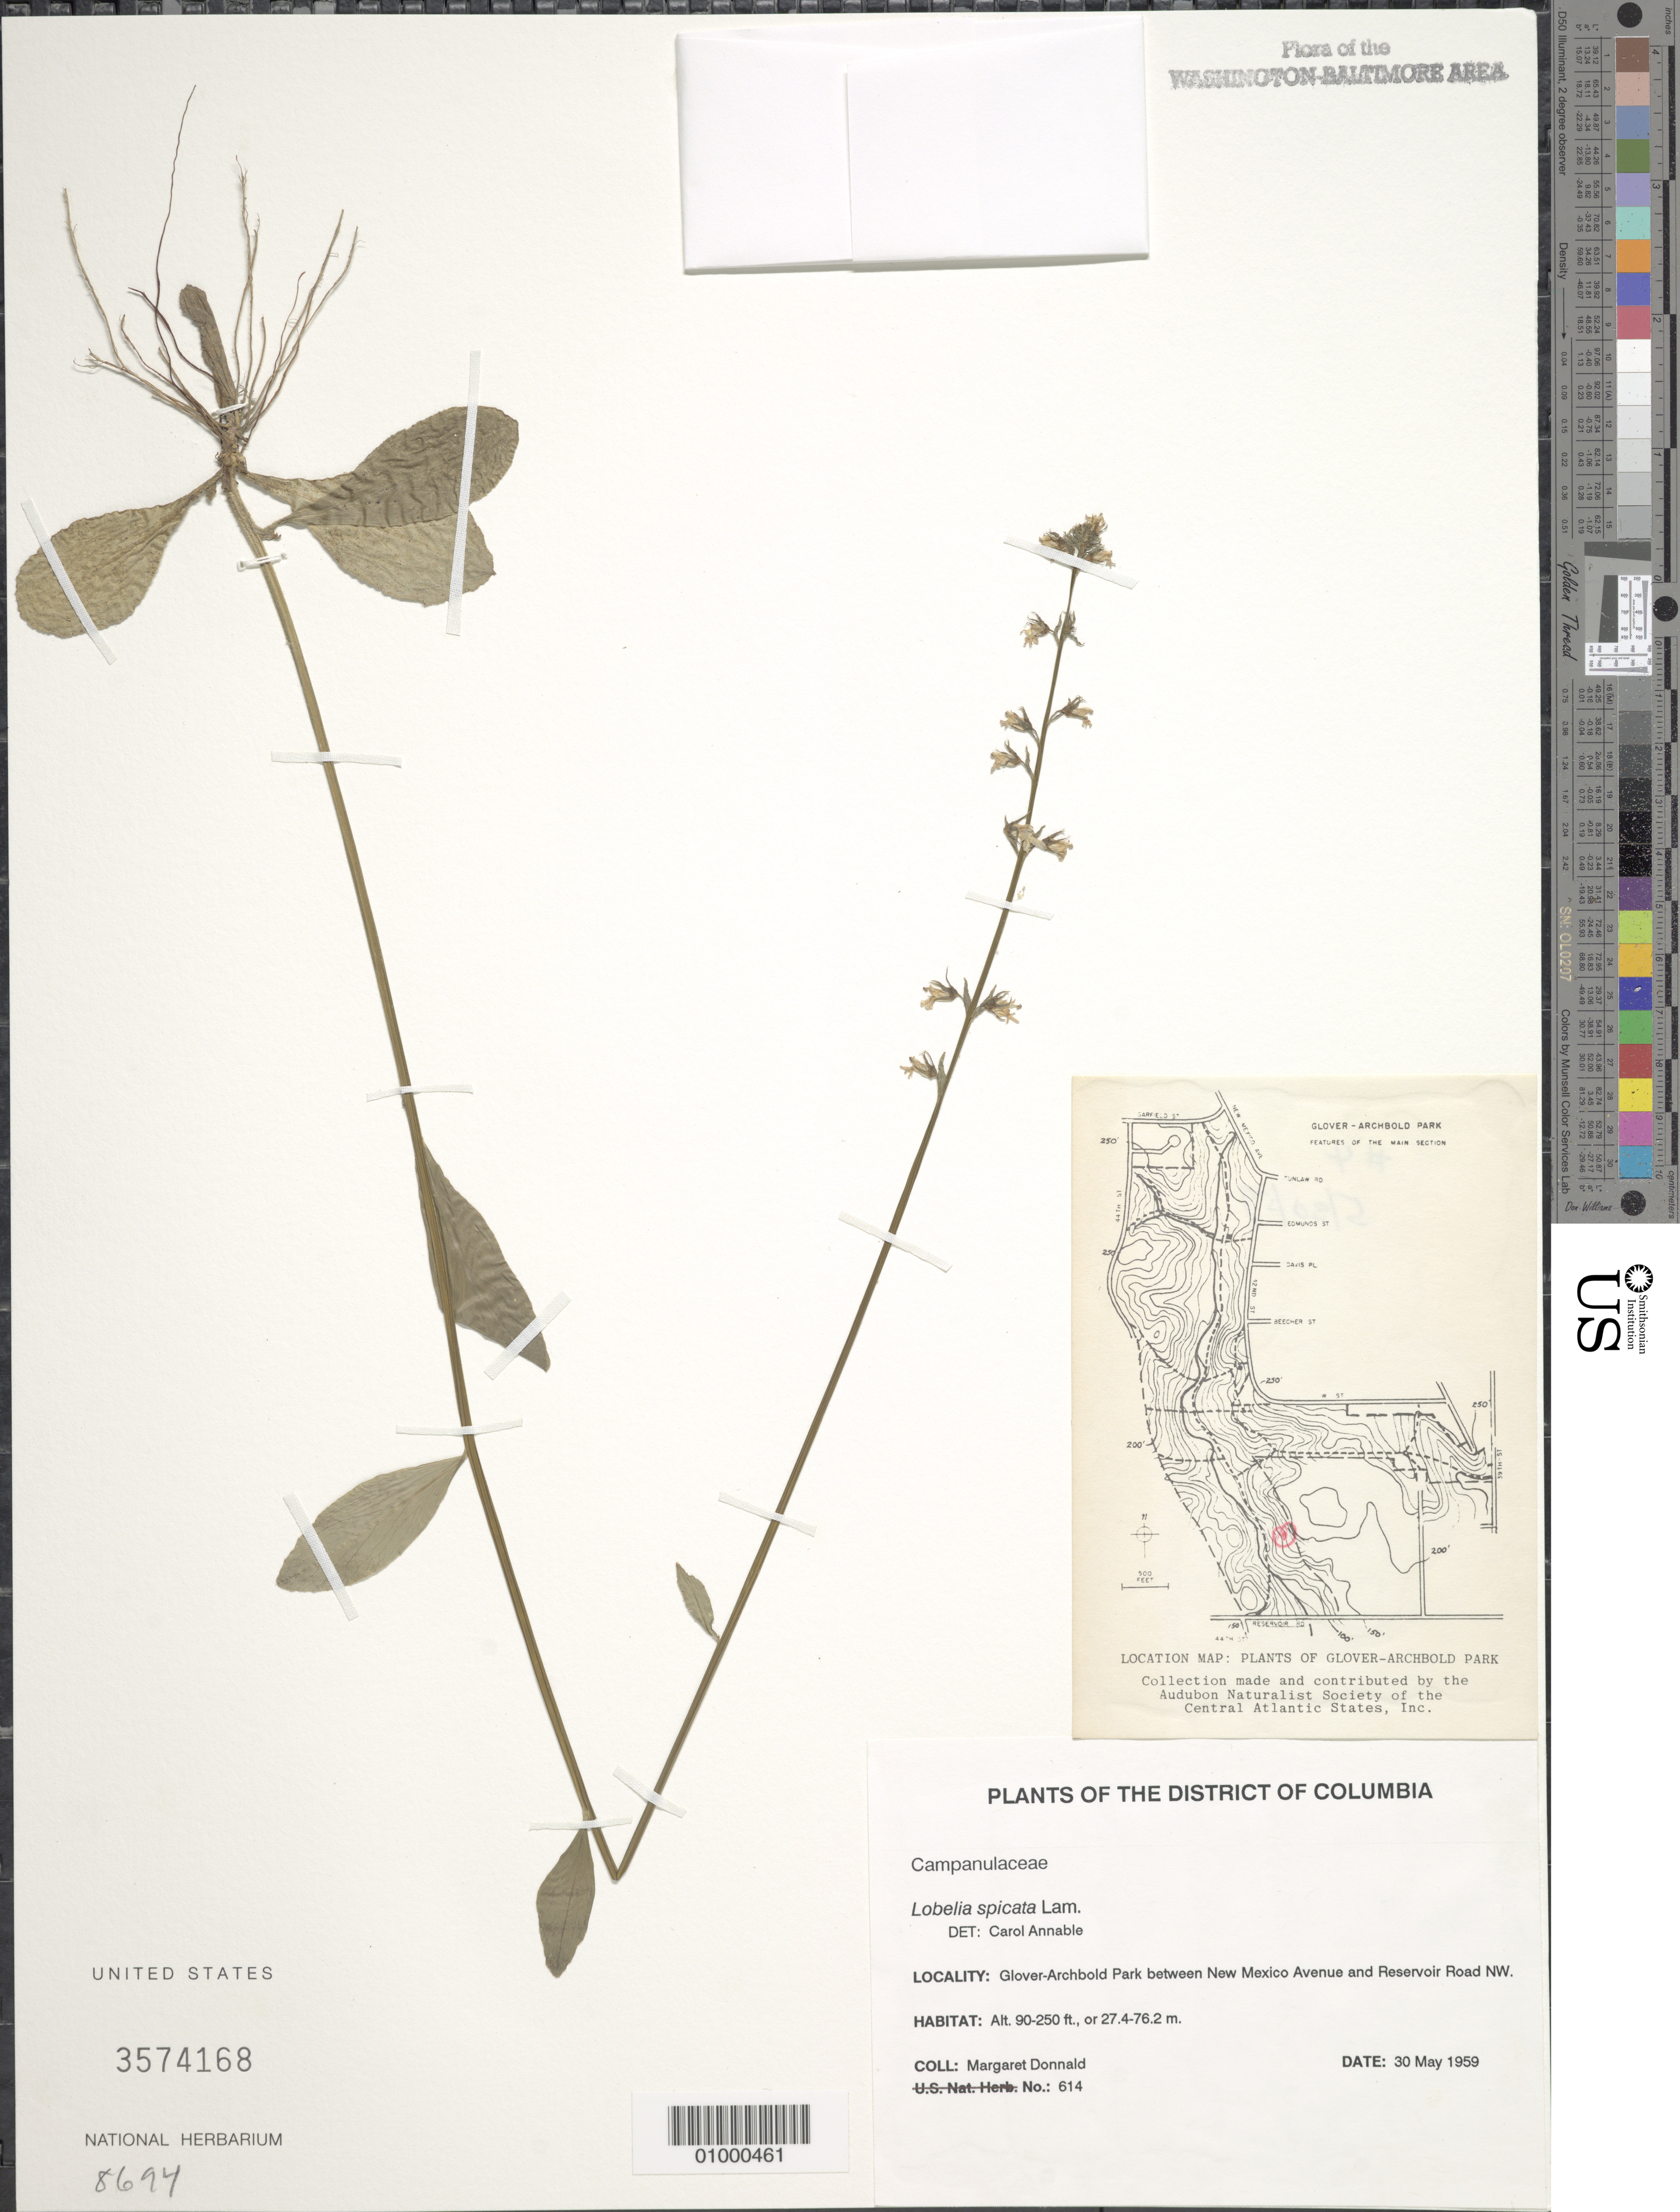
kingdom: Plantae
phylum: Tracheophyta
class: Magnoliopsida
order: Asterales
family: Campanulaceae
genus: Lobelia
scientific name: Lobelia spicata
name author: Lam.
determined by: Annable, C. R.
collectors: M. Donnald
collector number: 614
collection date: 1958-05-30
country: United States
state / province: District of Columbia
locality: Glover-Archbold Park between New Mexico Avenue and Reservoir Road NW.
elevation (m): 27.4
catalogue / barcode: US 3574168